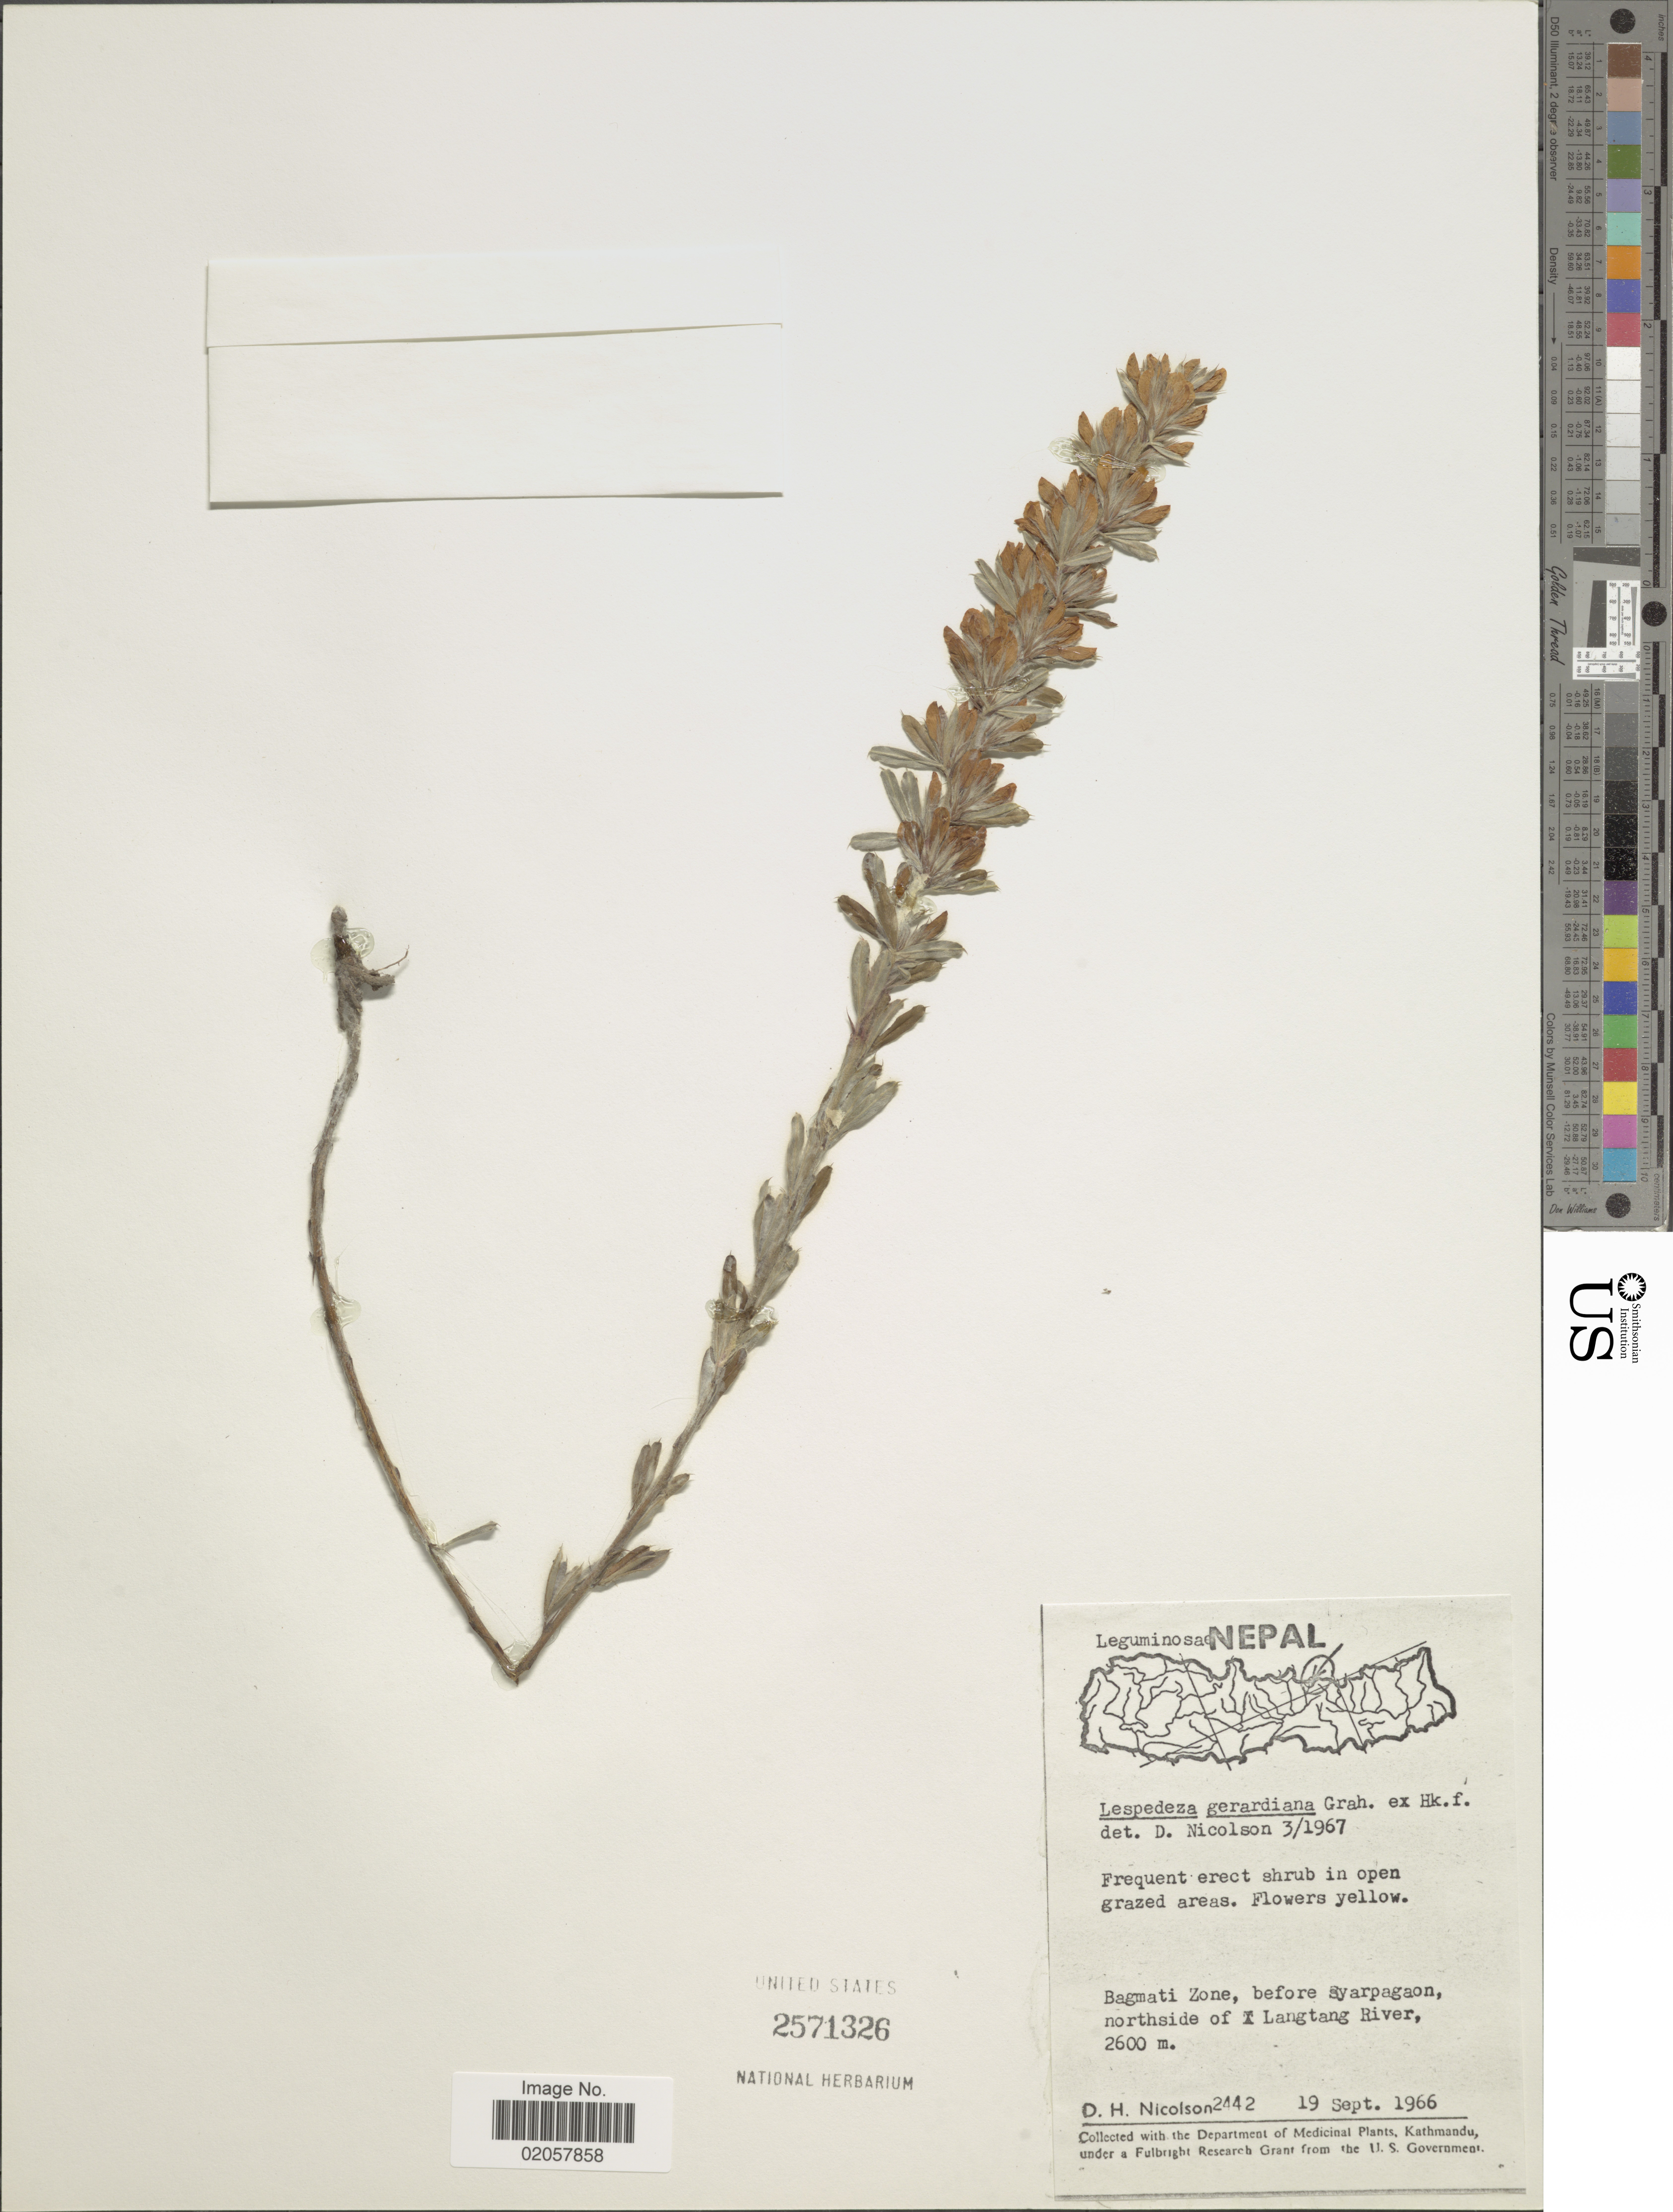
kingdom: Plantae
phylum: Tracheophyta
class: Magnoliopsida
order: Fabales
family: Fabaceae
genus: Lespedeza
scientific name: Lespedeza gerardiana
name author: Wall. ex Maxim.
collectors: D. H. Nicolson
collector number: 2442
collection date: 1966-09-19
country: Nepal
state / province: Bagmati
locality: Bagmati Zone, before Syarpagaon, northside of Lantang River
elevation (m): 2600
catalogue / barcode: US 2571326